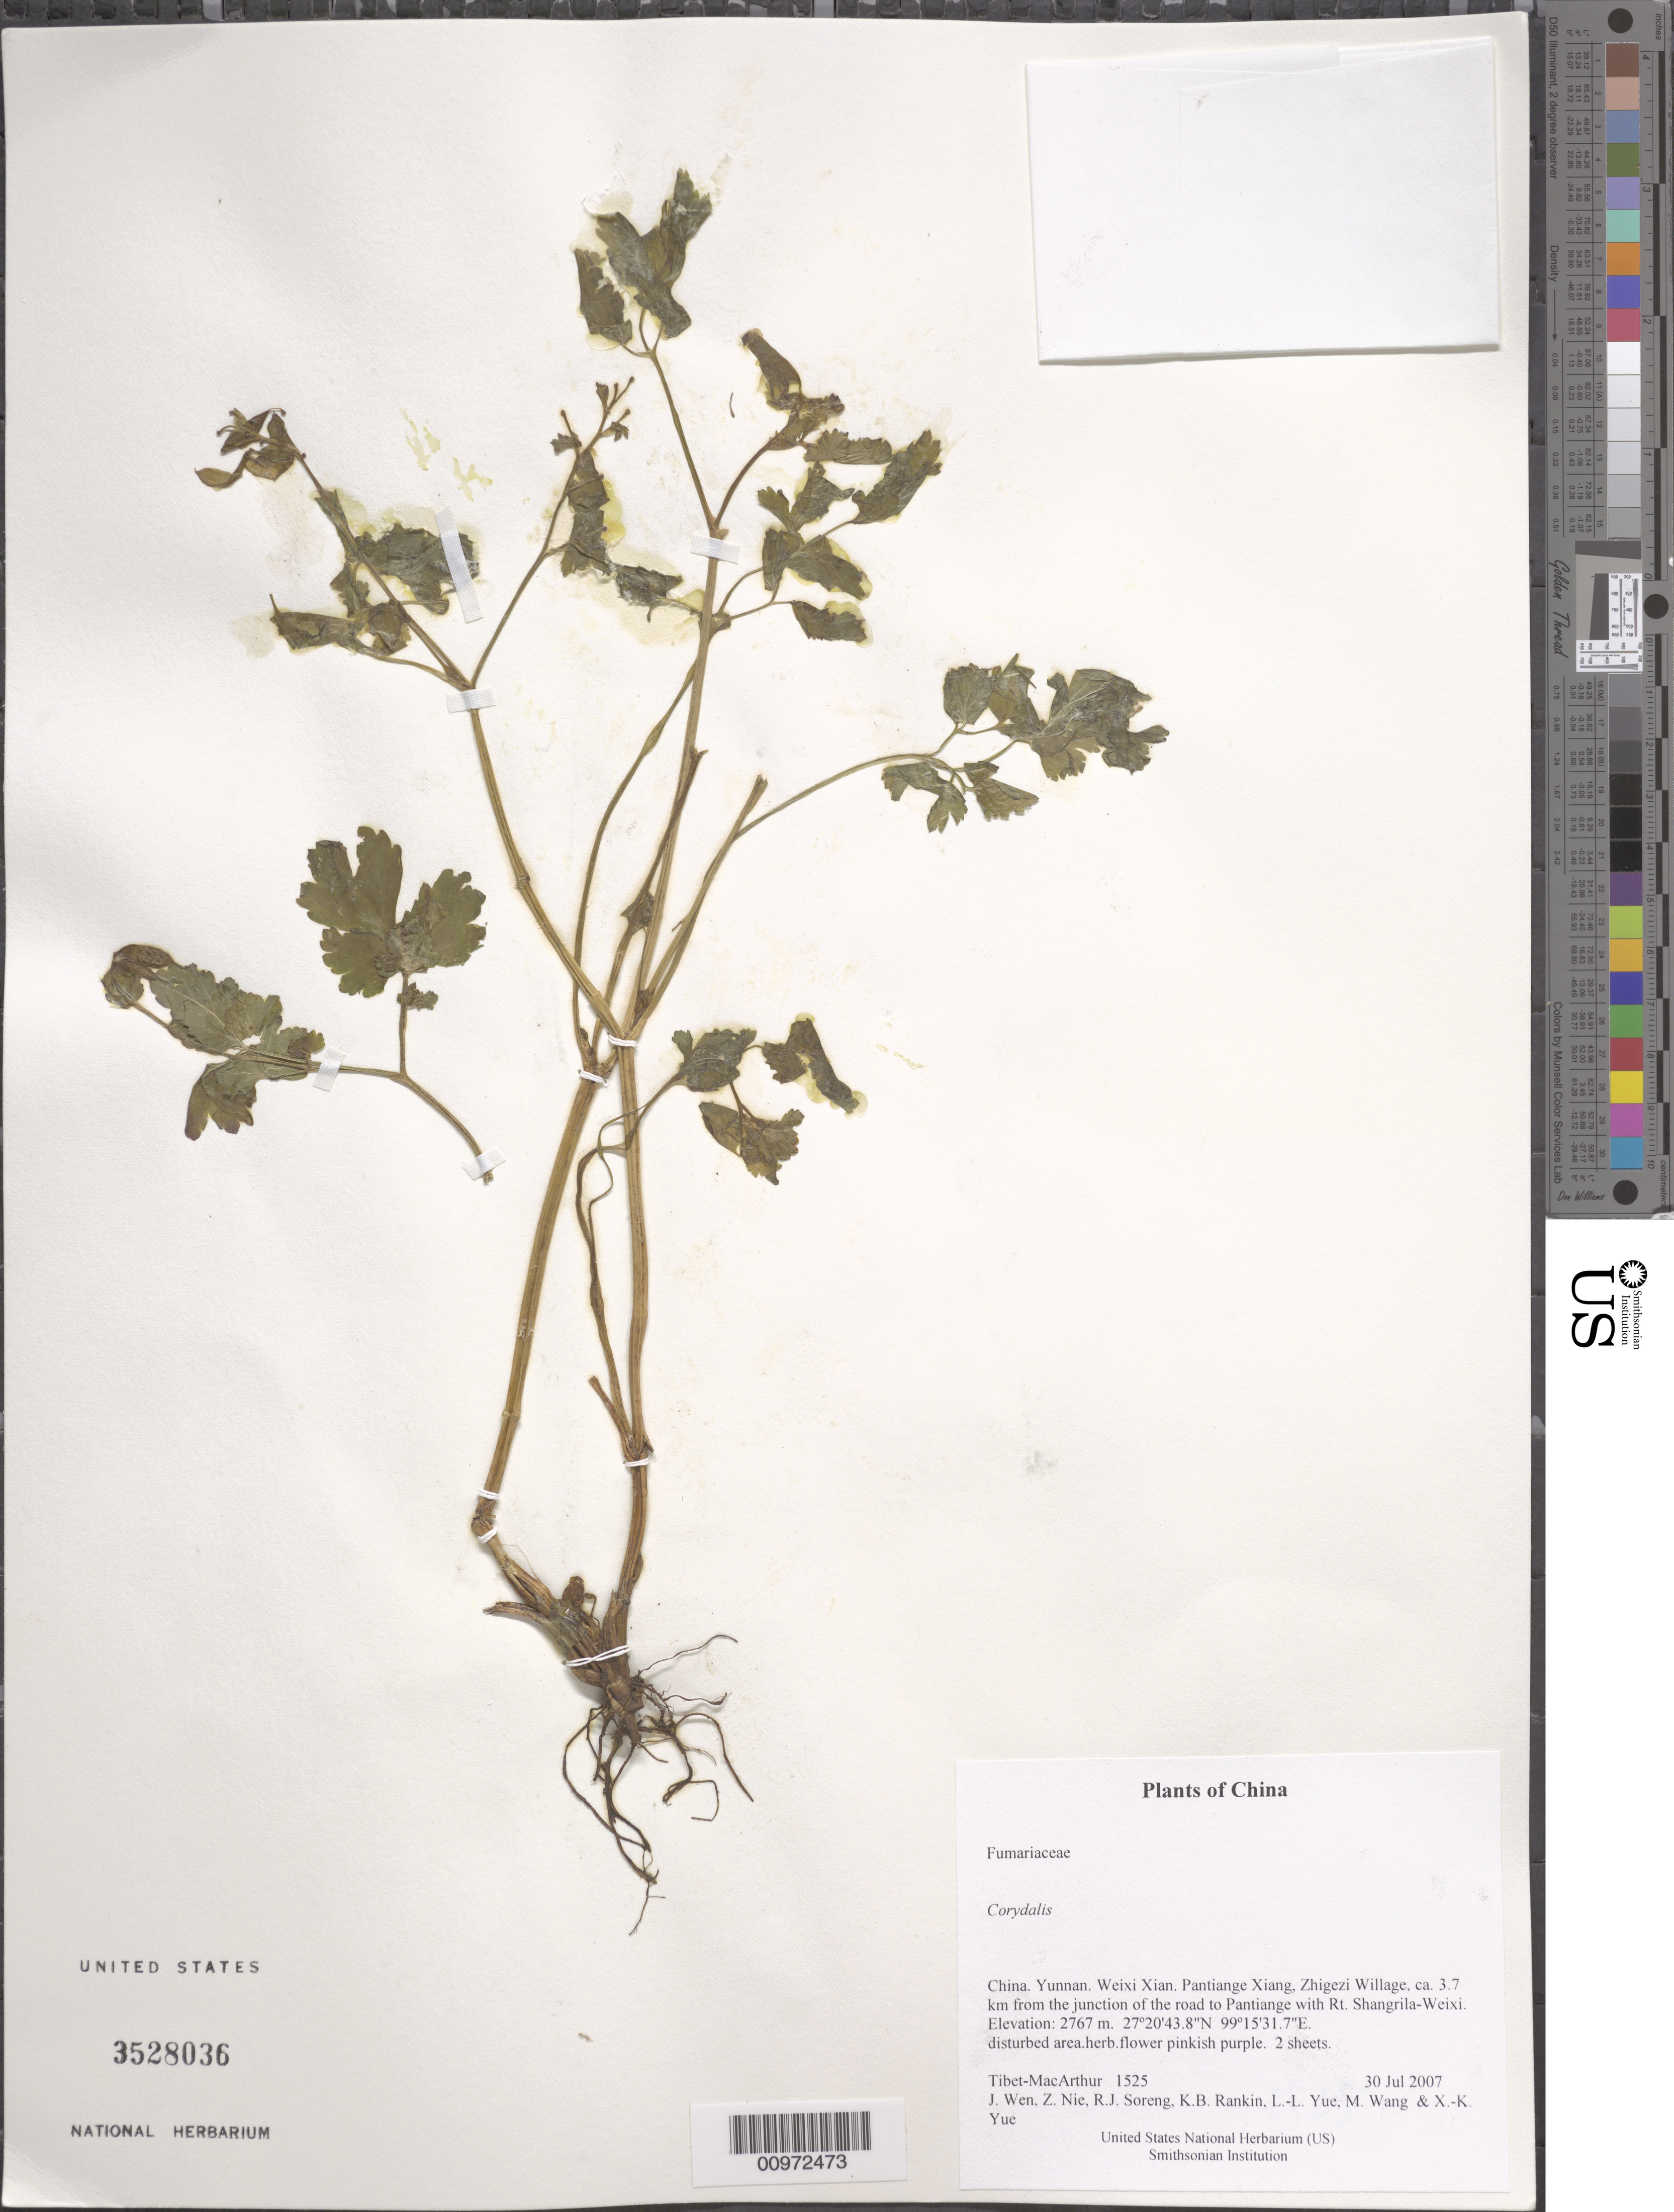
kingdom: Plantae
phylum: Tracheophyta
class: Magnoliopsida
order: Ranunculales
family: Papaveraceae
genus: Corydalis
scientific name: Corydalis sp.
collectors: Tibet-MacArthur, J. Wen, Z. Nie, R. J. Soreng, K. Rankin, L. Yue, M. Wang & X. Yue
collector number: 1525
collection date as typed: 30 Jul 2007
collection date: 2007-07-30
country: China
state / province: Yunnan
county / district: Weixi Xian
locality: Pantiange Xiang, Zhigezi Willage, ca. 3.7 km from the junction of the road to Pantiange with Rt. Shangrila-Weixi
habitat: disturbed area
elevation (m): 2767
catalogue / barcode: US 3528036